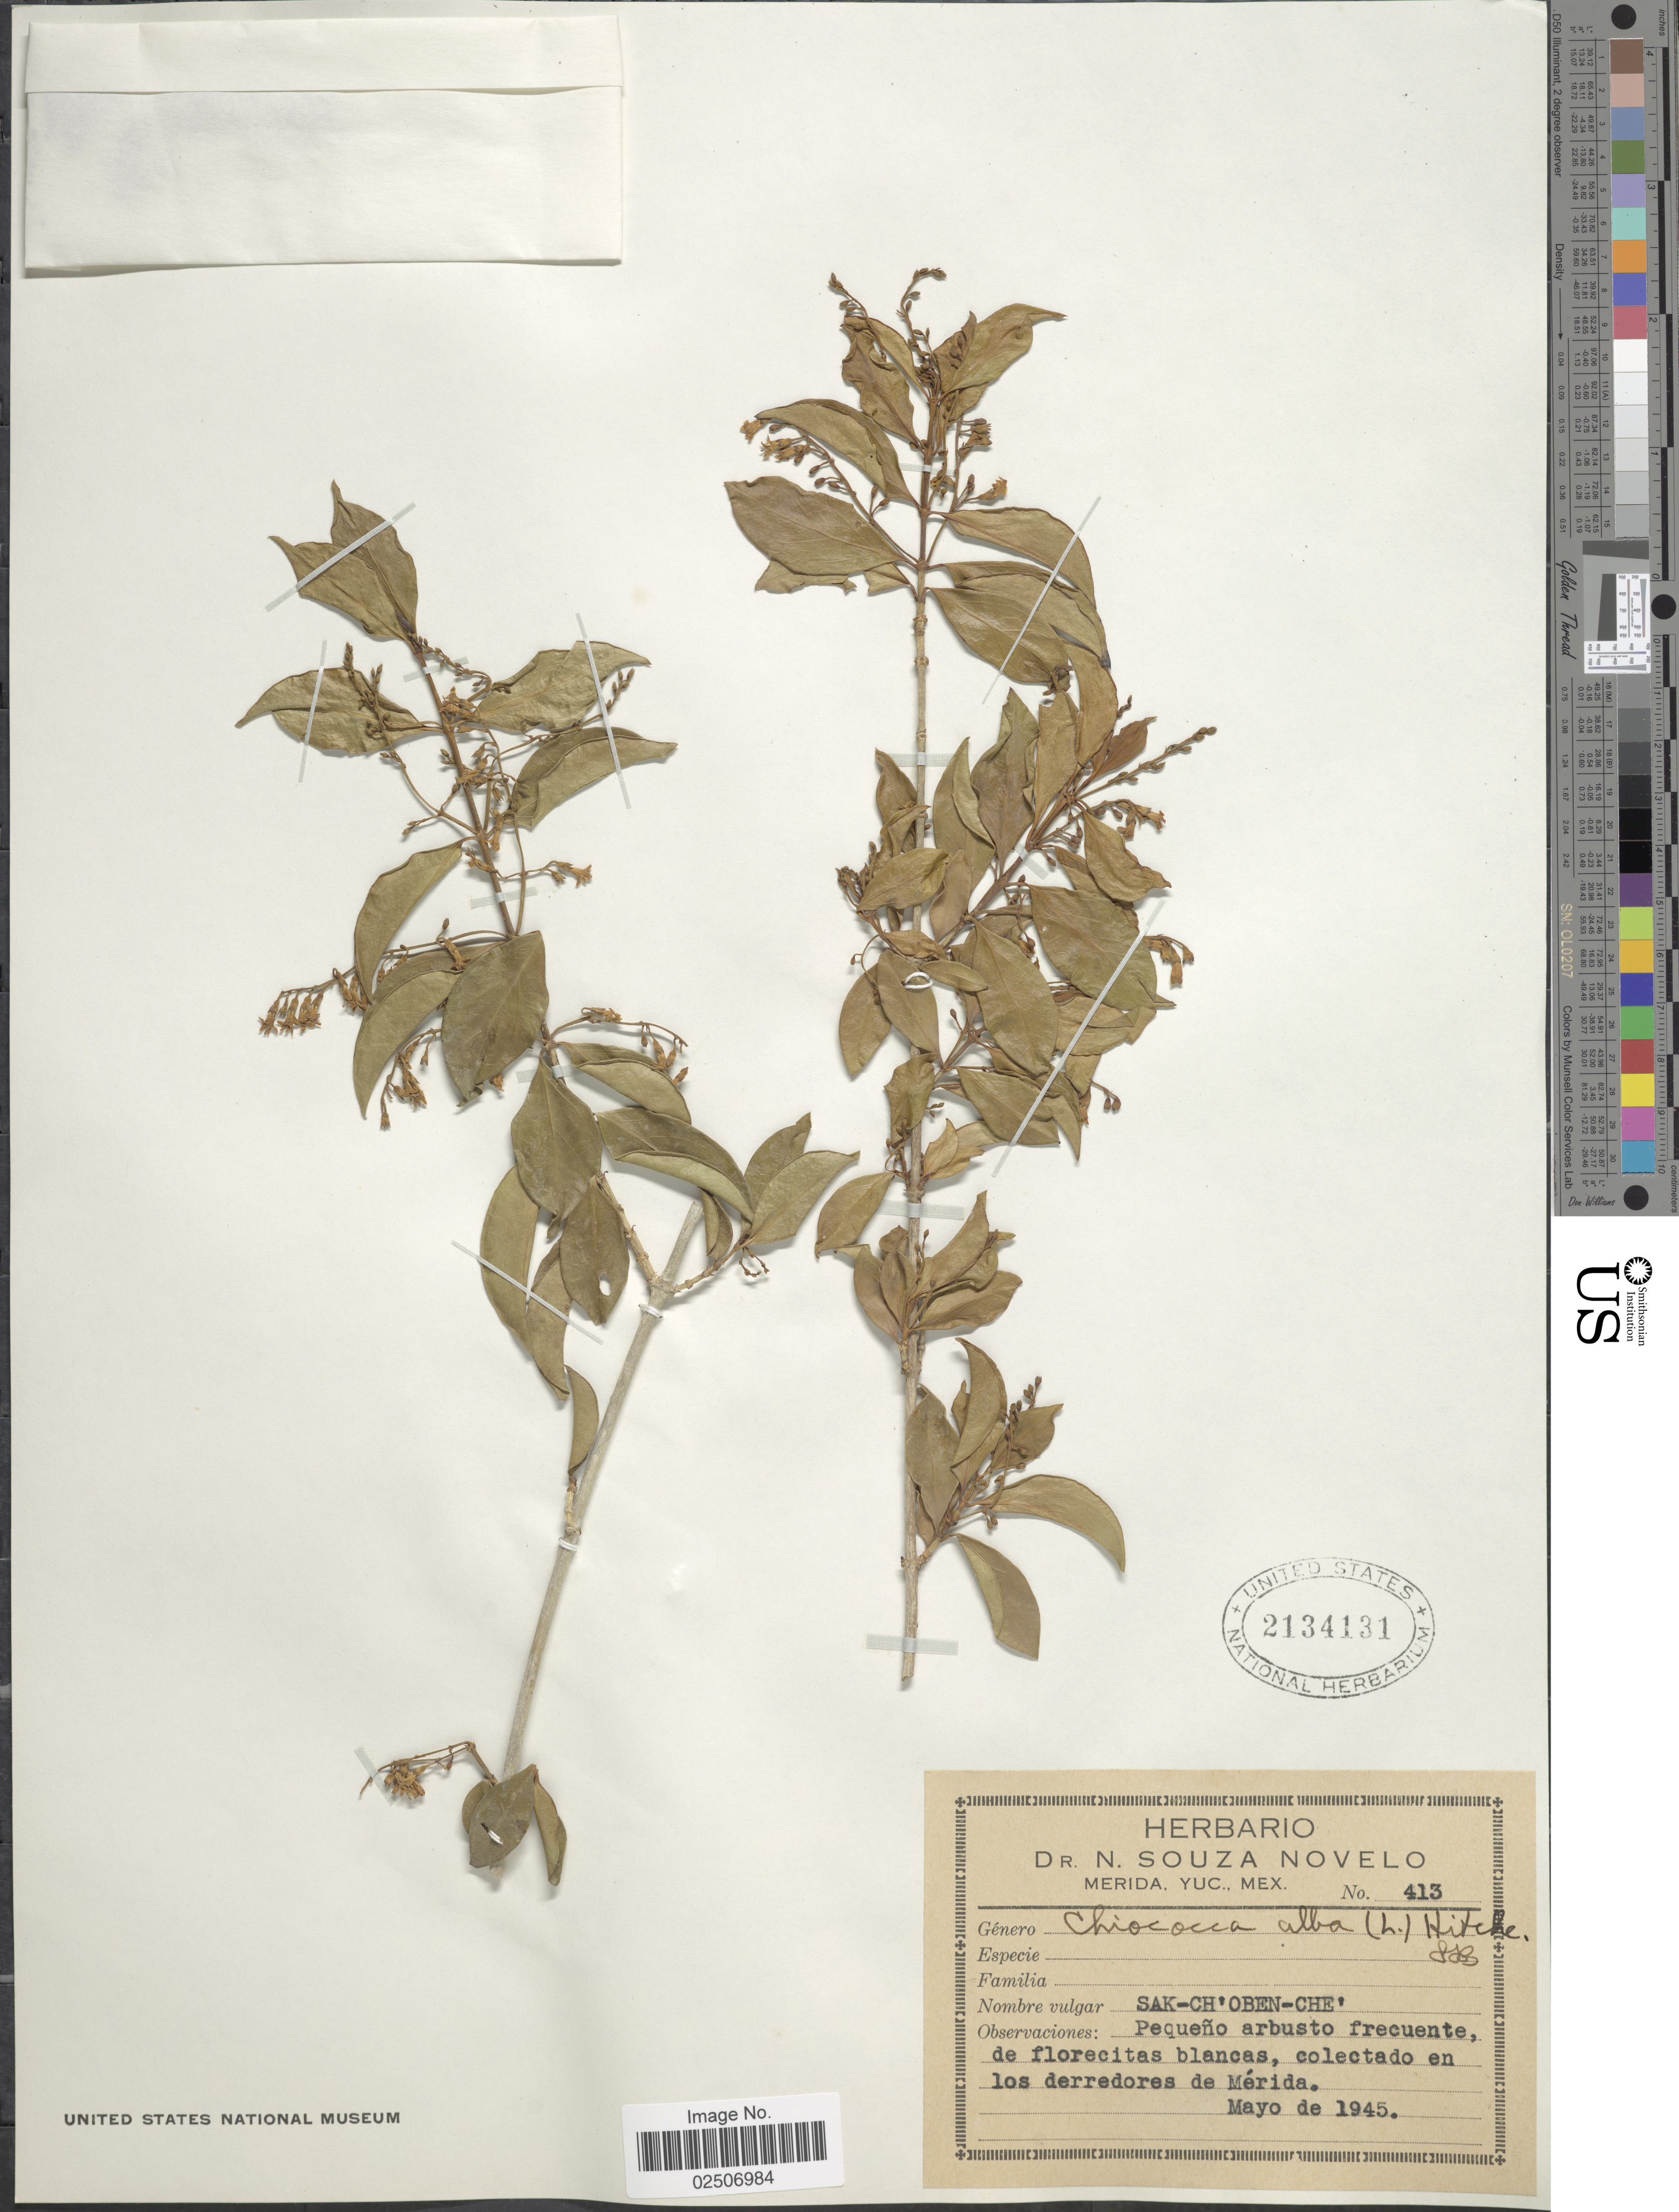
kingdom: Plantae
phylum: Tracheophyta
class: Magnoliopsida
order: Gentianales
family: Rubiaceae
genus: Chiococca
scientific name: Chiococca alba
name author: (L.) Hitchc.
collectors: N. Souza Novelo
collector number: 413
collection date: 1945-05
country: Mexico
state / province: Yucatán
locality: Merida, en los derredores de Merida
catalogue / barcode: US 2134131